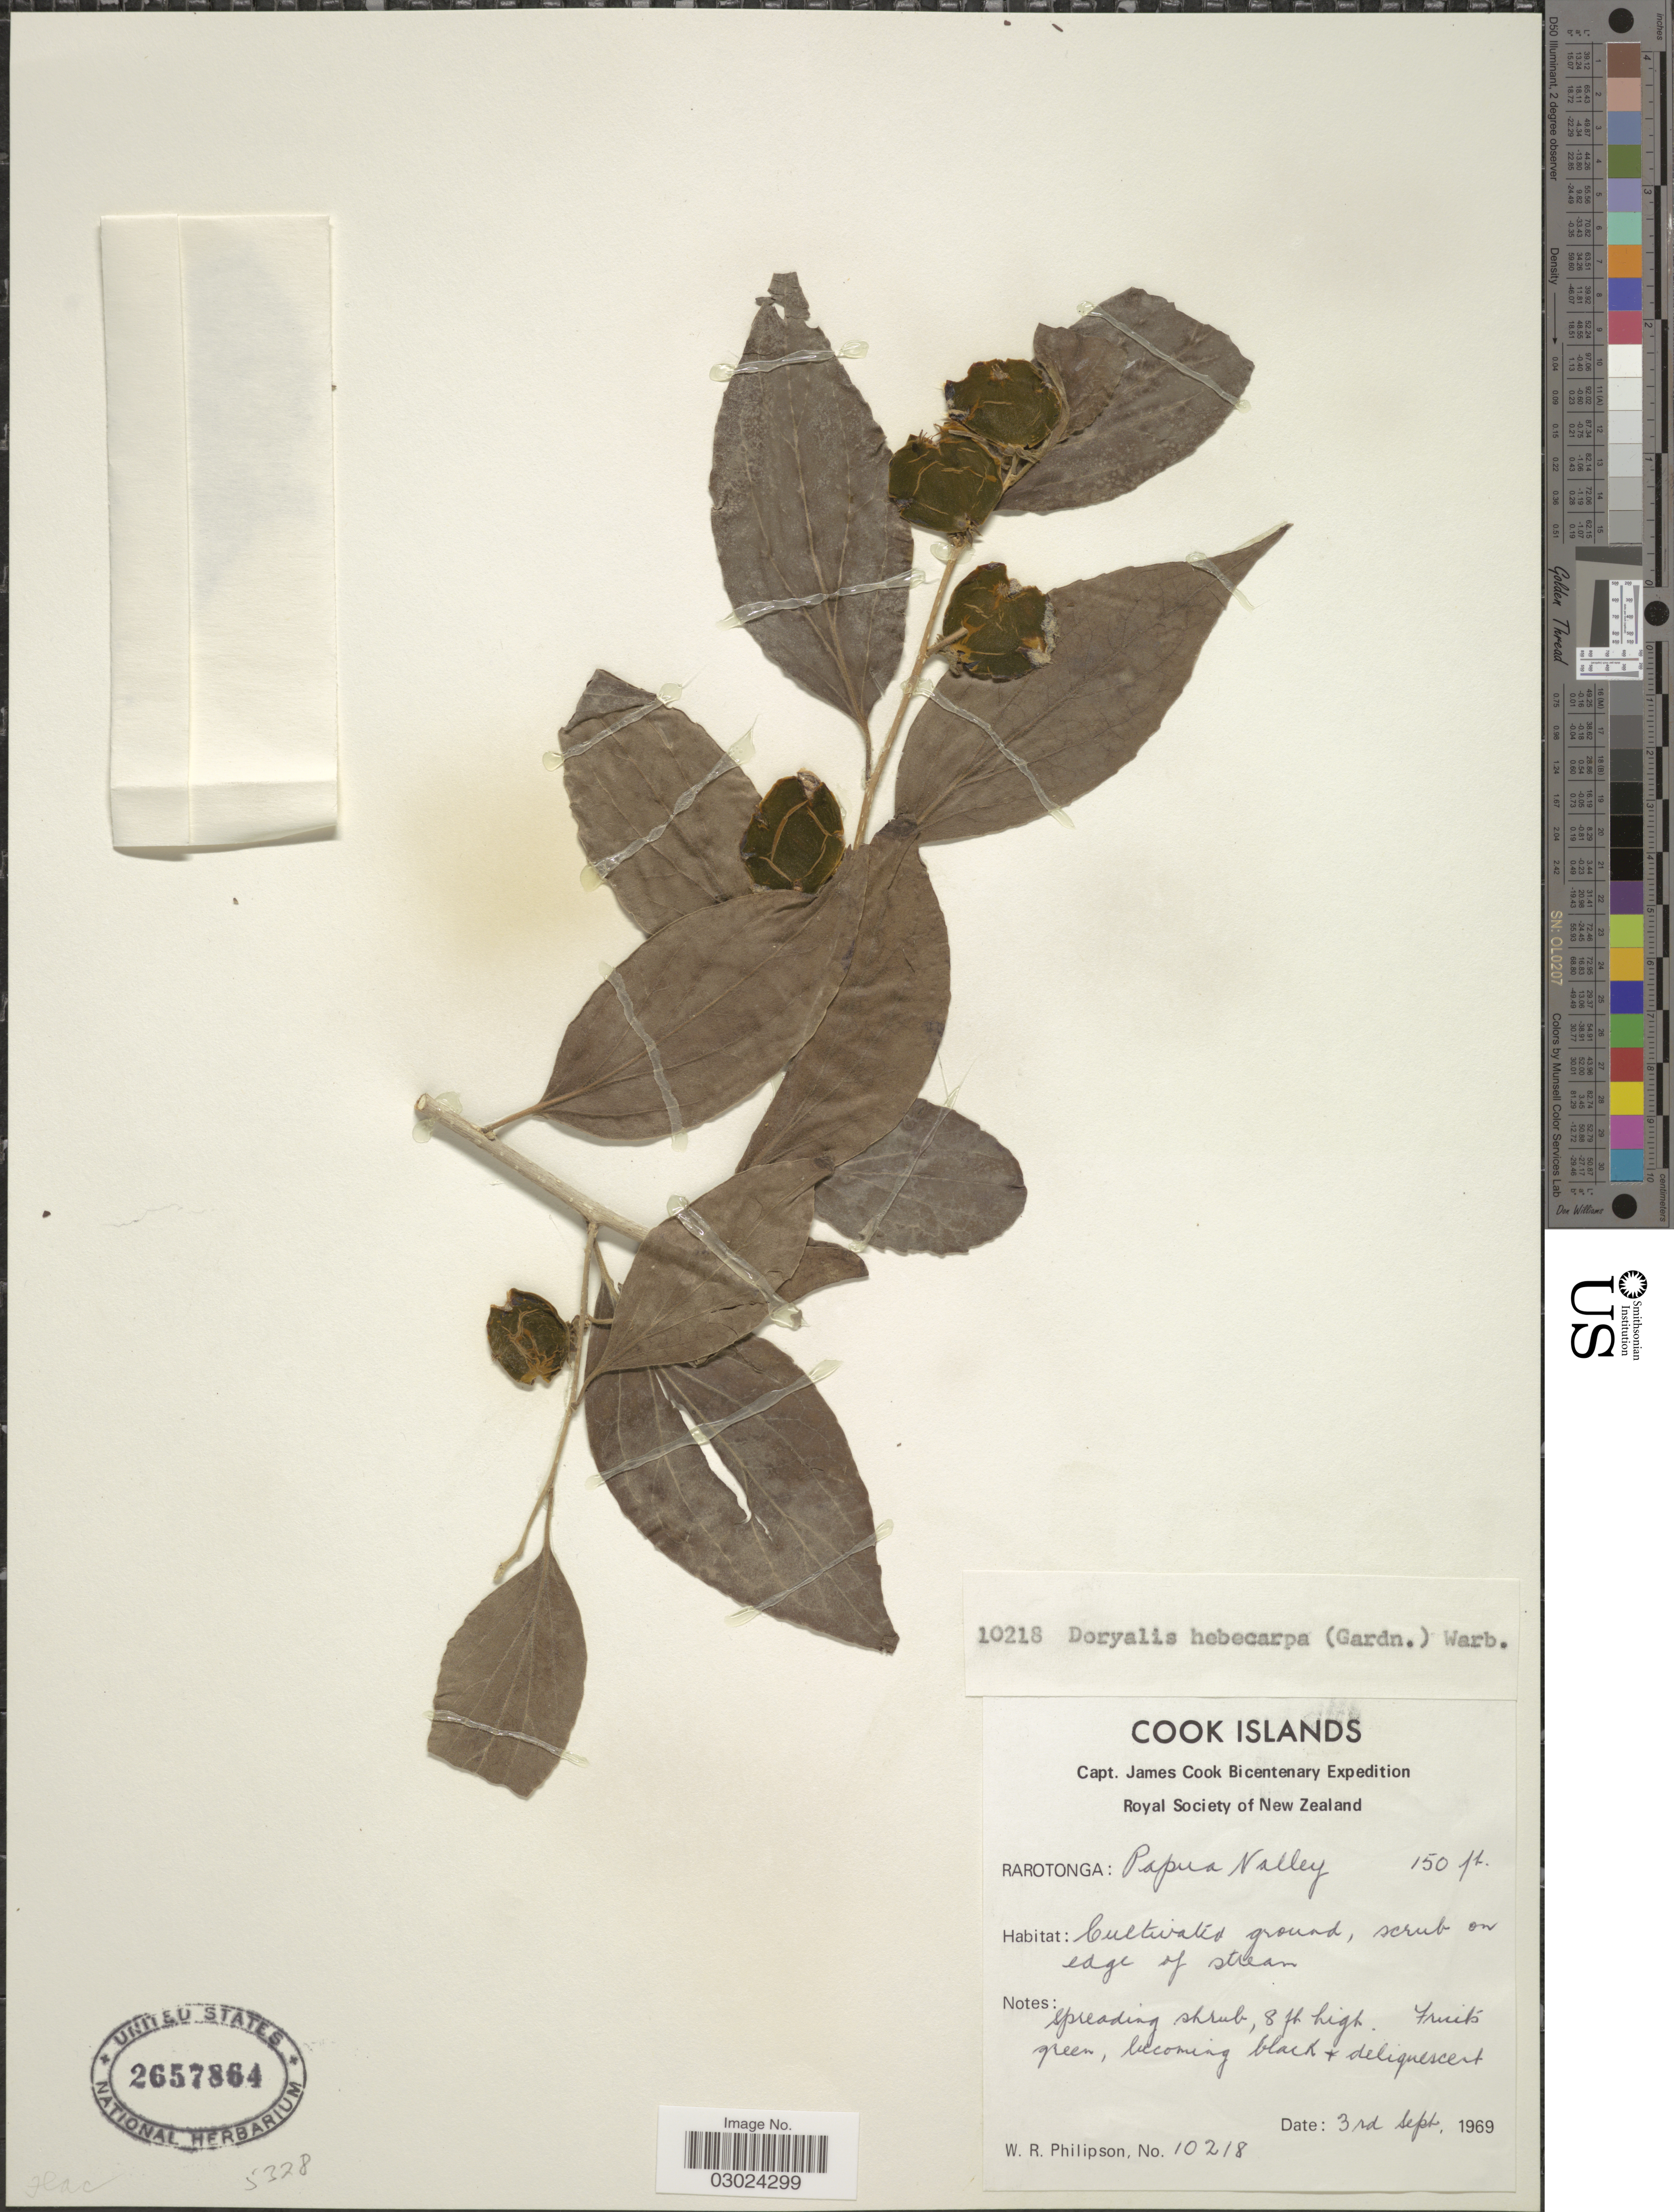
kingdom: Plantae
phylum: Tracheophyta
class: Magnoliopsida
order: Malpighiales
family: Salicaceae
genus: Dovyalis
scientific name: Dovyalis hebecarpa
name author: (Gardner) Warb.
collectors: W. R. Philipson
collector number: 10218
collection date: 1969-09-03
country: Cook Islands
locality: Rarotonga: Papua Valley.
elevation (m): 46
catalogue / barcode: US 2657864